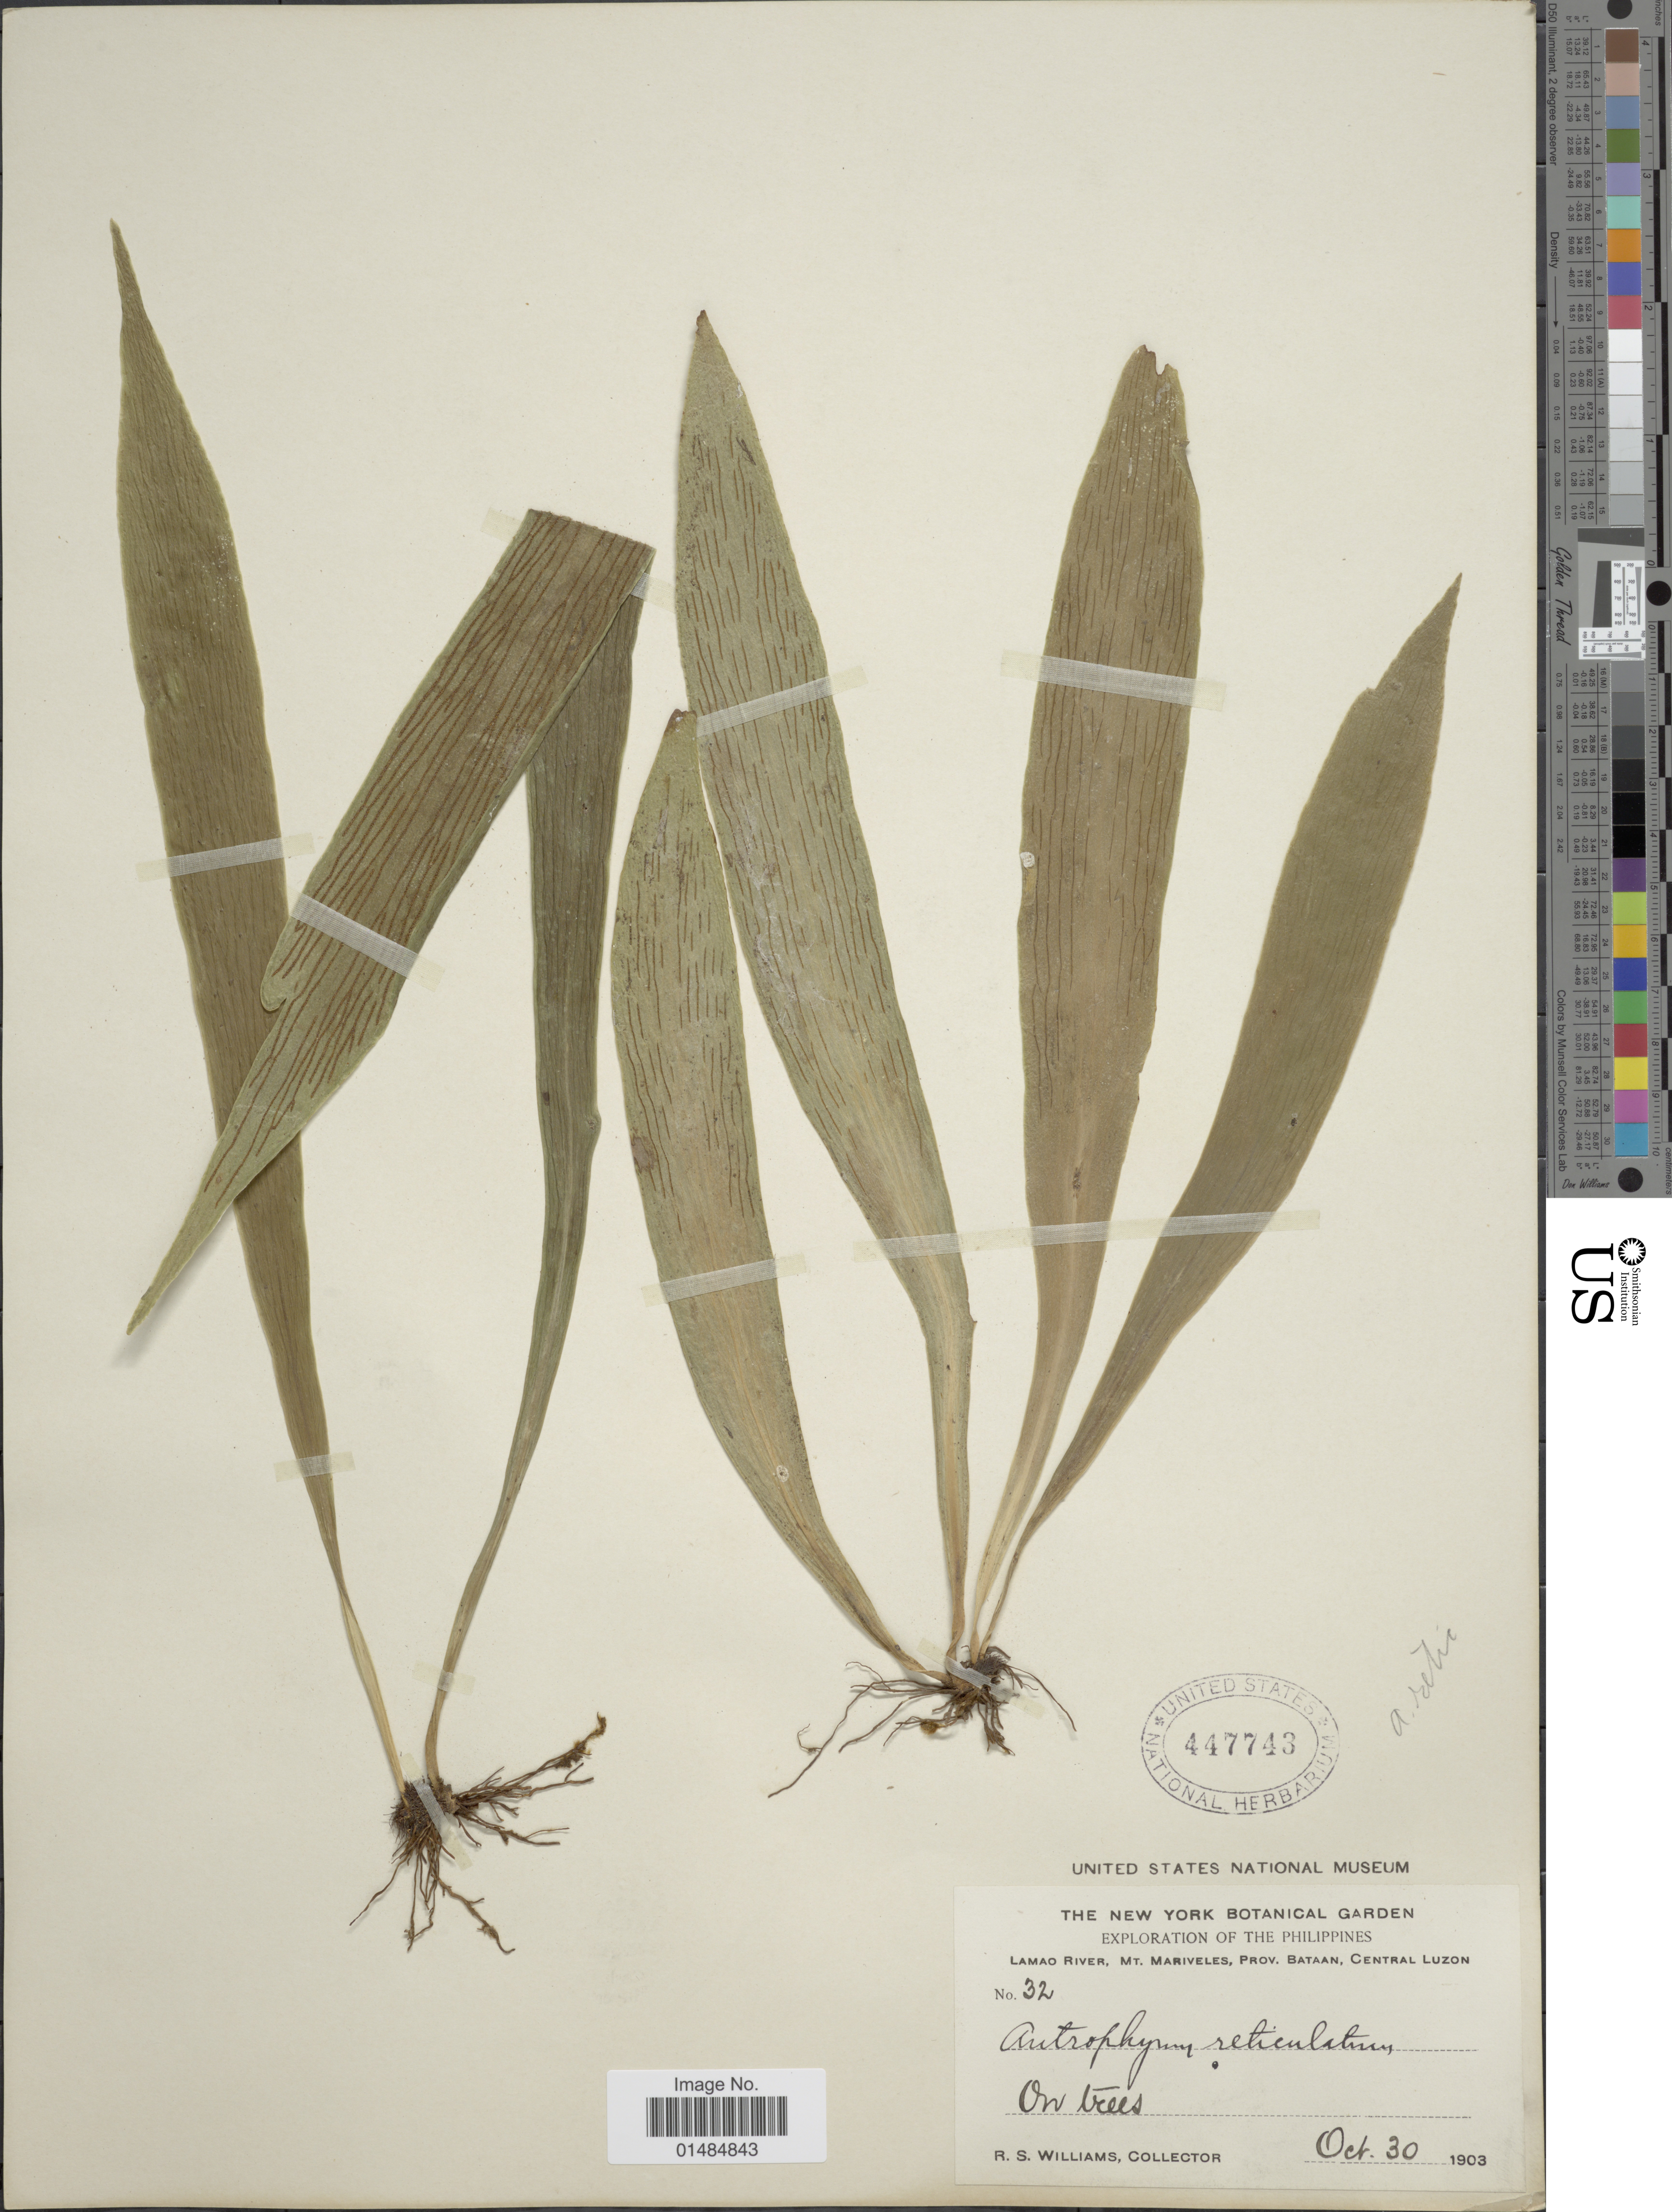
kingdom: Plantae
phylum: Tracheophyta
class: Polypodiopsida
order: Polypodiales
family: Pteridaceae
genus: Antrophyum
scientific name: Antrophyum reticulatum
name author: (G. Forst.) Kaulf.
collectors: R. S. Williams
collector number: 32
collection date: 1903-10-30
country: Philippines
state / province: Central Luzon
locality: Lamao River, Mt. Mariveles, Prov. Bataan, Central Luzon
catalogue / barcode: US 447743